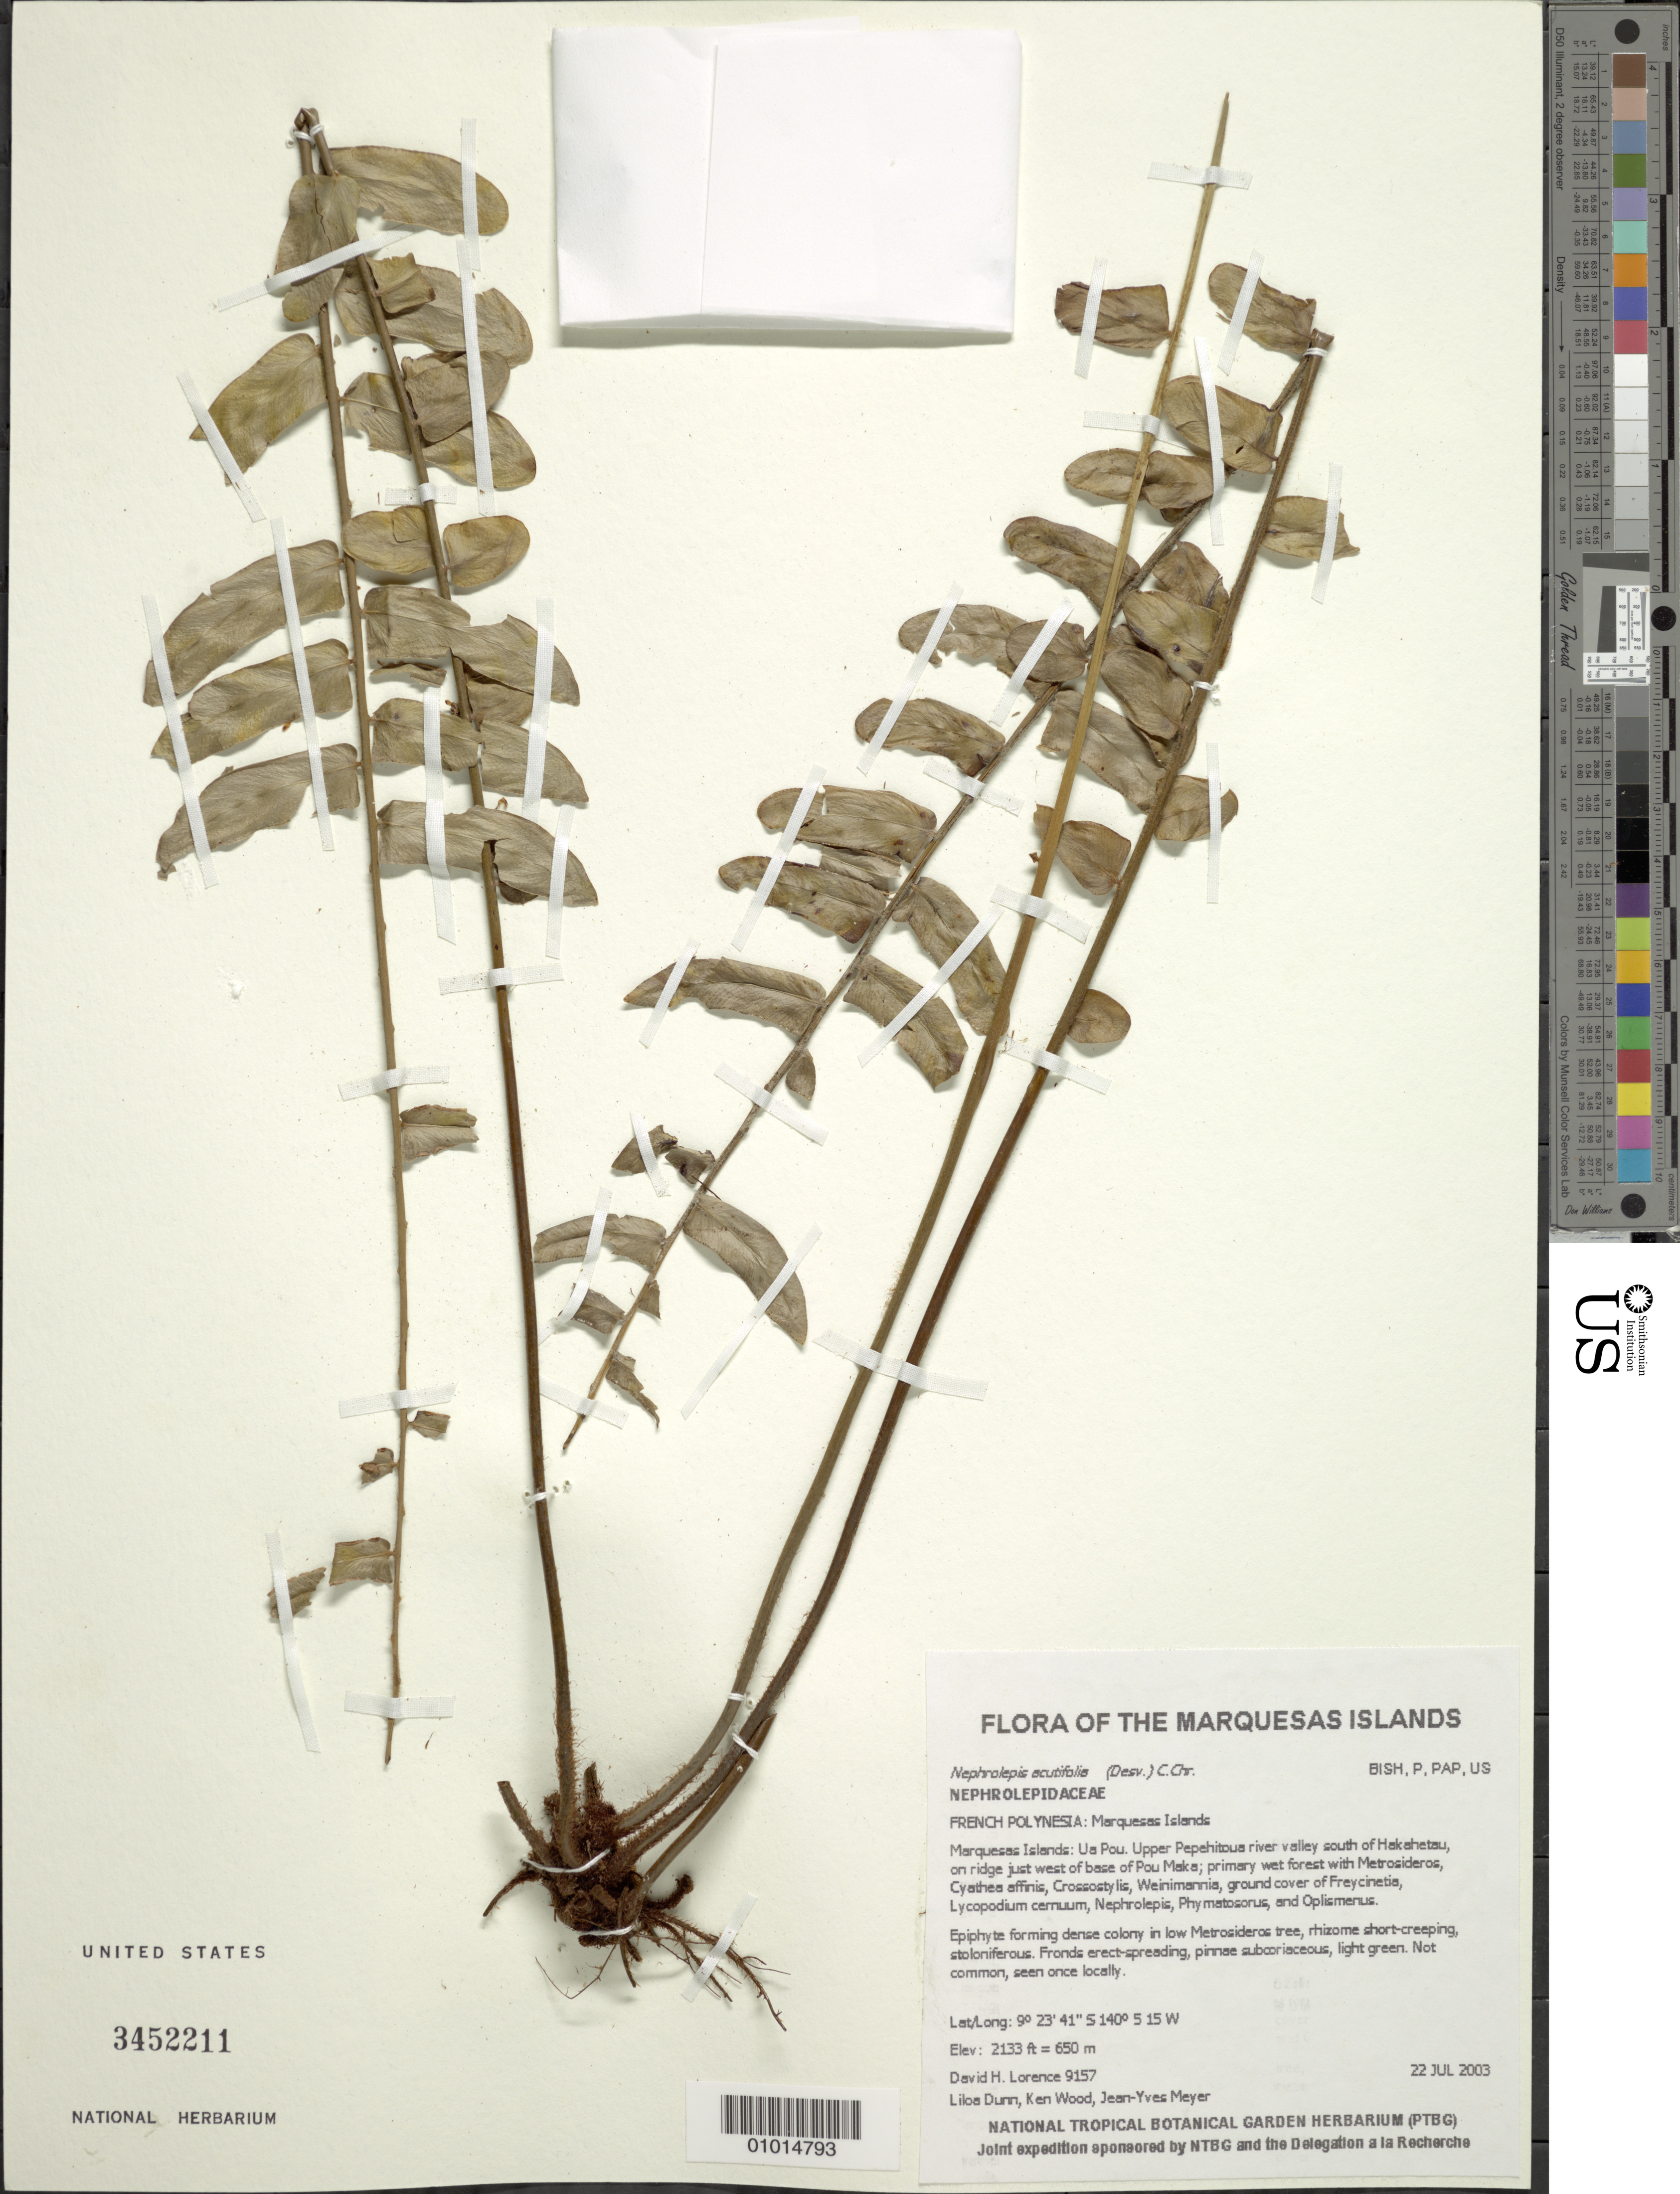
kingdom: Plantae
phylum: Tracheophyta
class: Polypodiopsida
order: Polypodiales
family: Nephrolepidaceae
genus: Nephrolepis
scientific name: Nephrolepis acutifolia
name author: (Desv.) Chr.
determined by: Lorence, David H., (PTBG), National Tropical Botanical Garden (UNITED STATES)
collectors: D. Lorence, L. Dunn, K. R. Wood & J.-Y. Meyer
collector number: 9157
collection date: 2003-07-22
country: French Polynesia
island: Ua Pou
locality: Upper Pepehitoua River valley south of Hakahetau, on ridge juse west of base of Pou Maka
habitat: Primary wet forest; not common, seen once locally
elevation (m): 650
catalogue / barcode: US 3452211